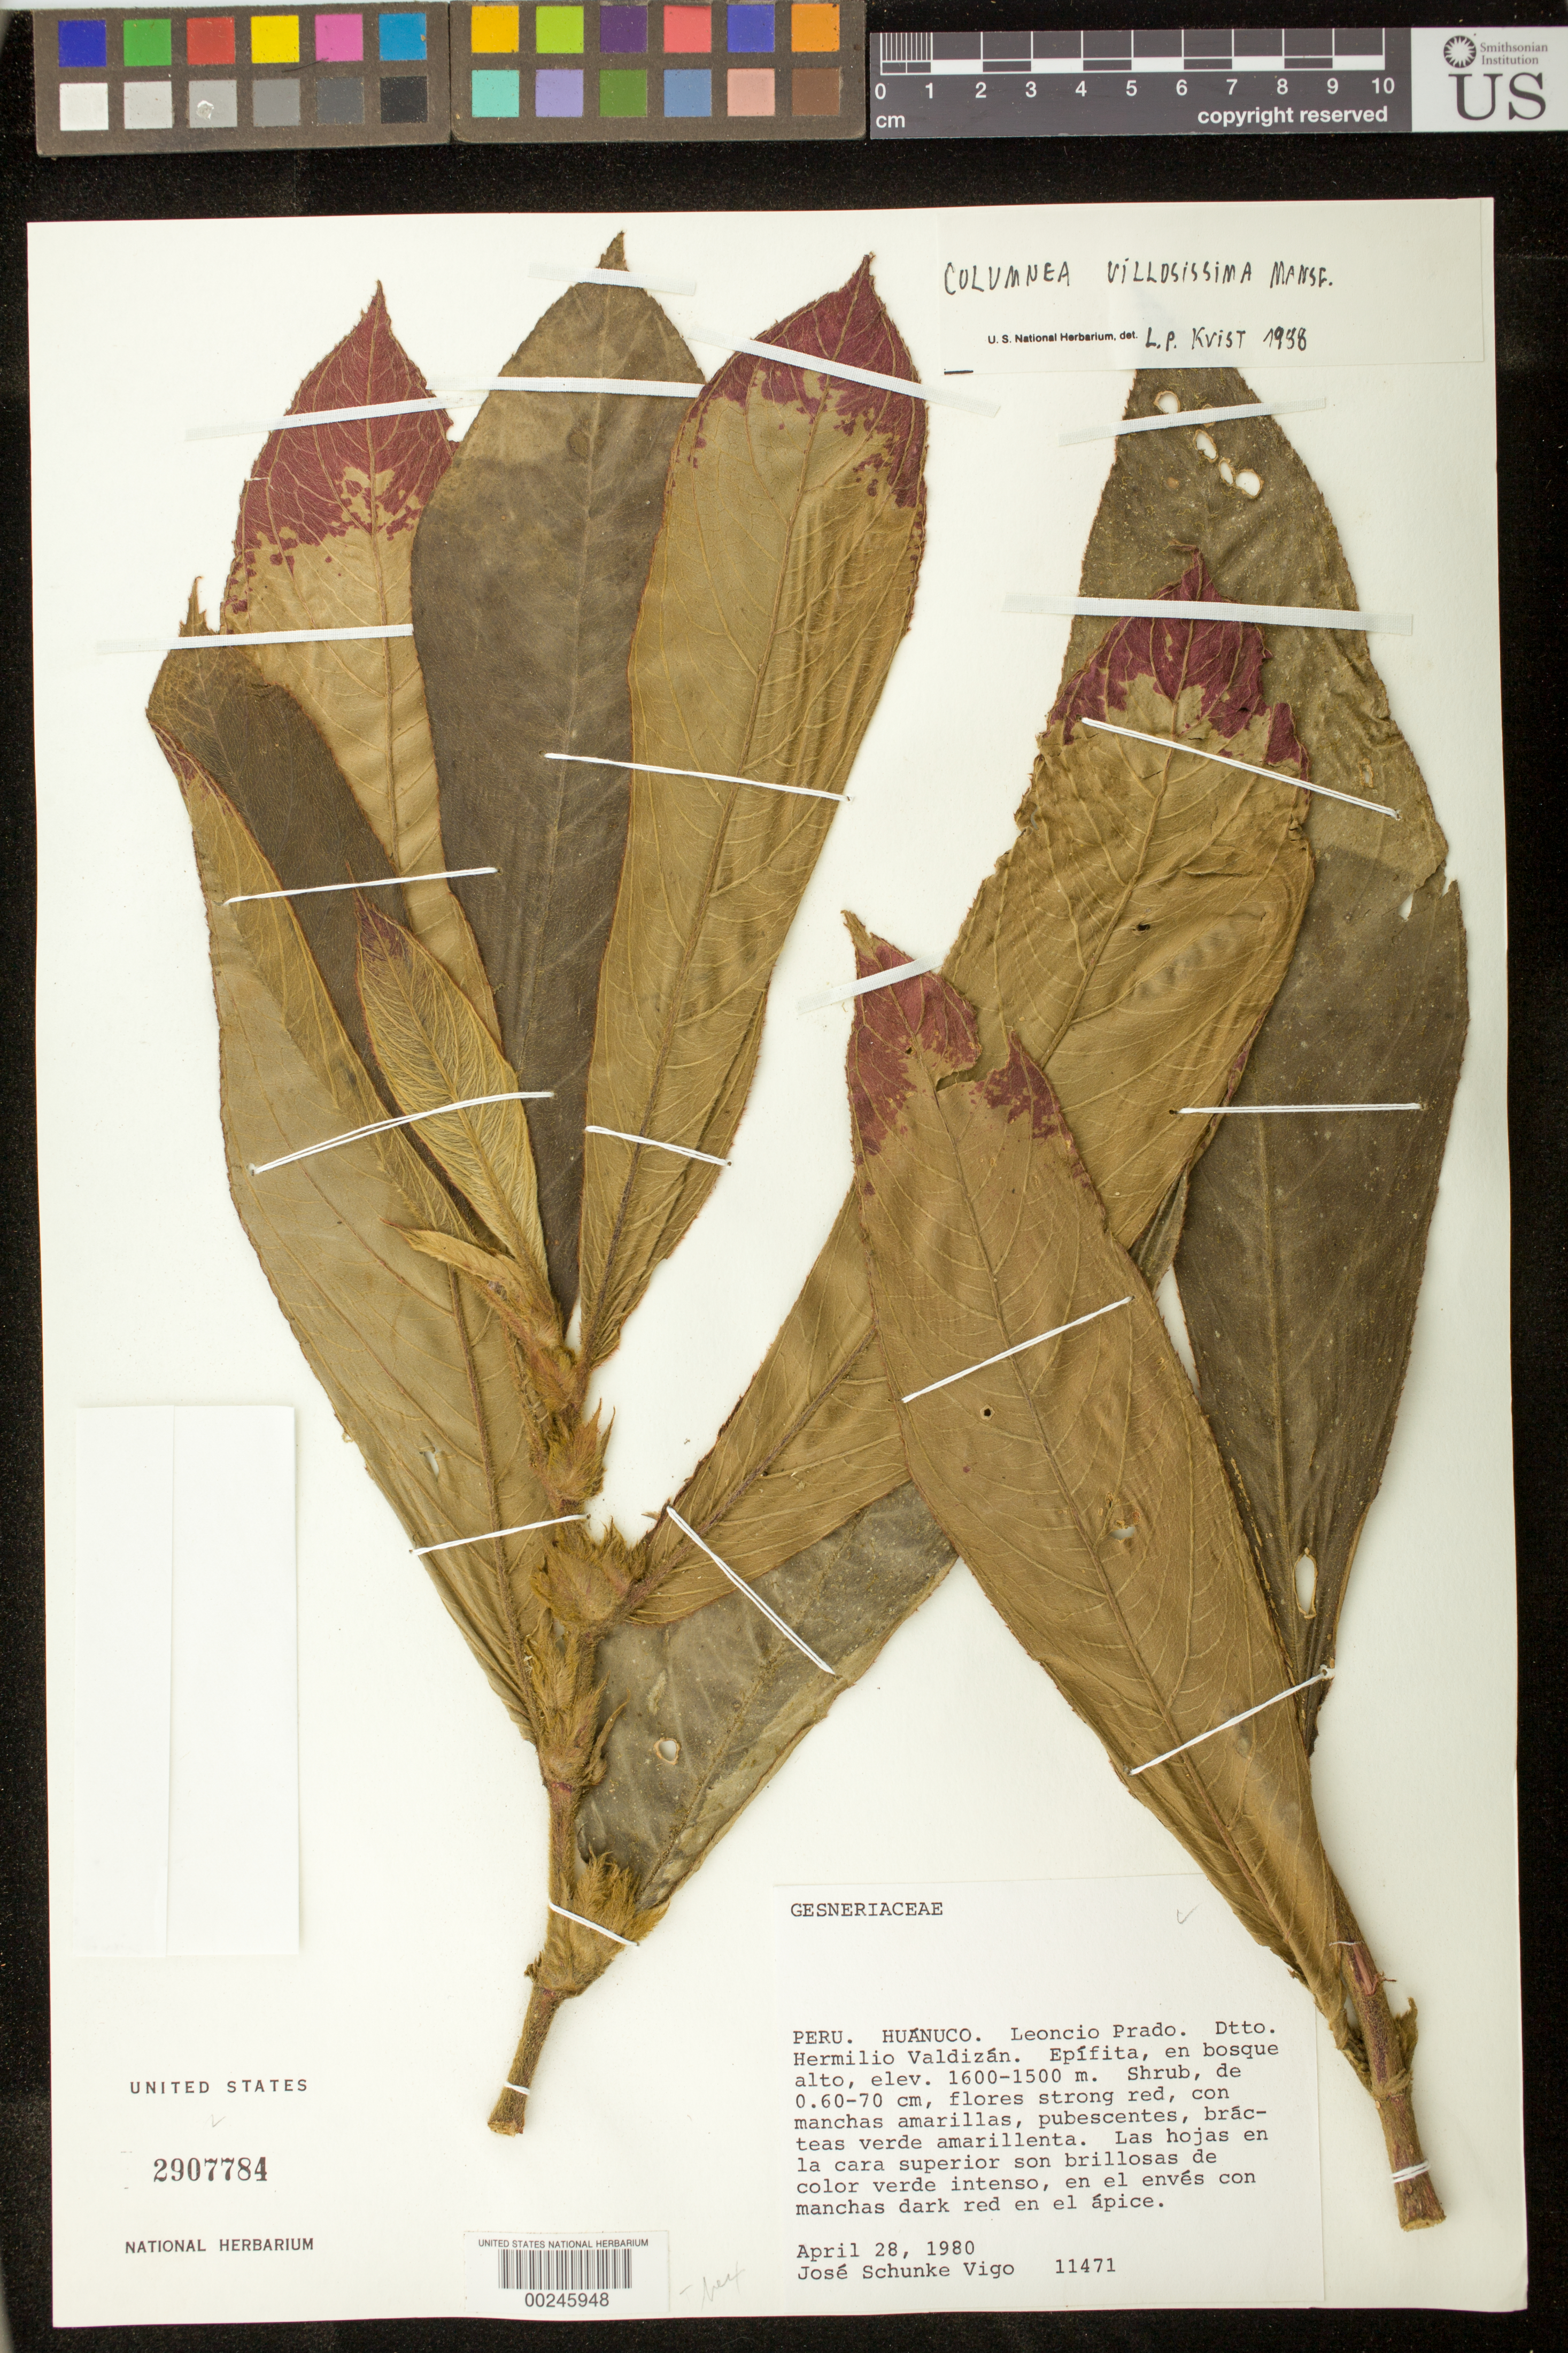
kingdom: Plantae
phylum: Tracheophyta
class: Magnoliopsida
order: Lamiales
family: Gesneriaceae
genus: Columnea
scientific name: Columnea villosissima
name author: Mansf.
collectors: J. Schunke Vigo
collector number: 11471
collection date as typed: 28 Apr 1980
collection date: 1980-04-28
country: Peru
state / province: Huánuco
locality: Prov. Leoncio Prado; Dtto. Hermilio Valdizan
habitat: Epiphyte, in tall forest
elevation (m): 1500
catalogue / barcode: US 2907784